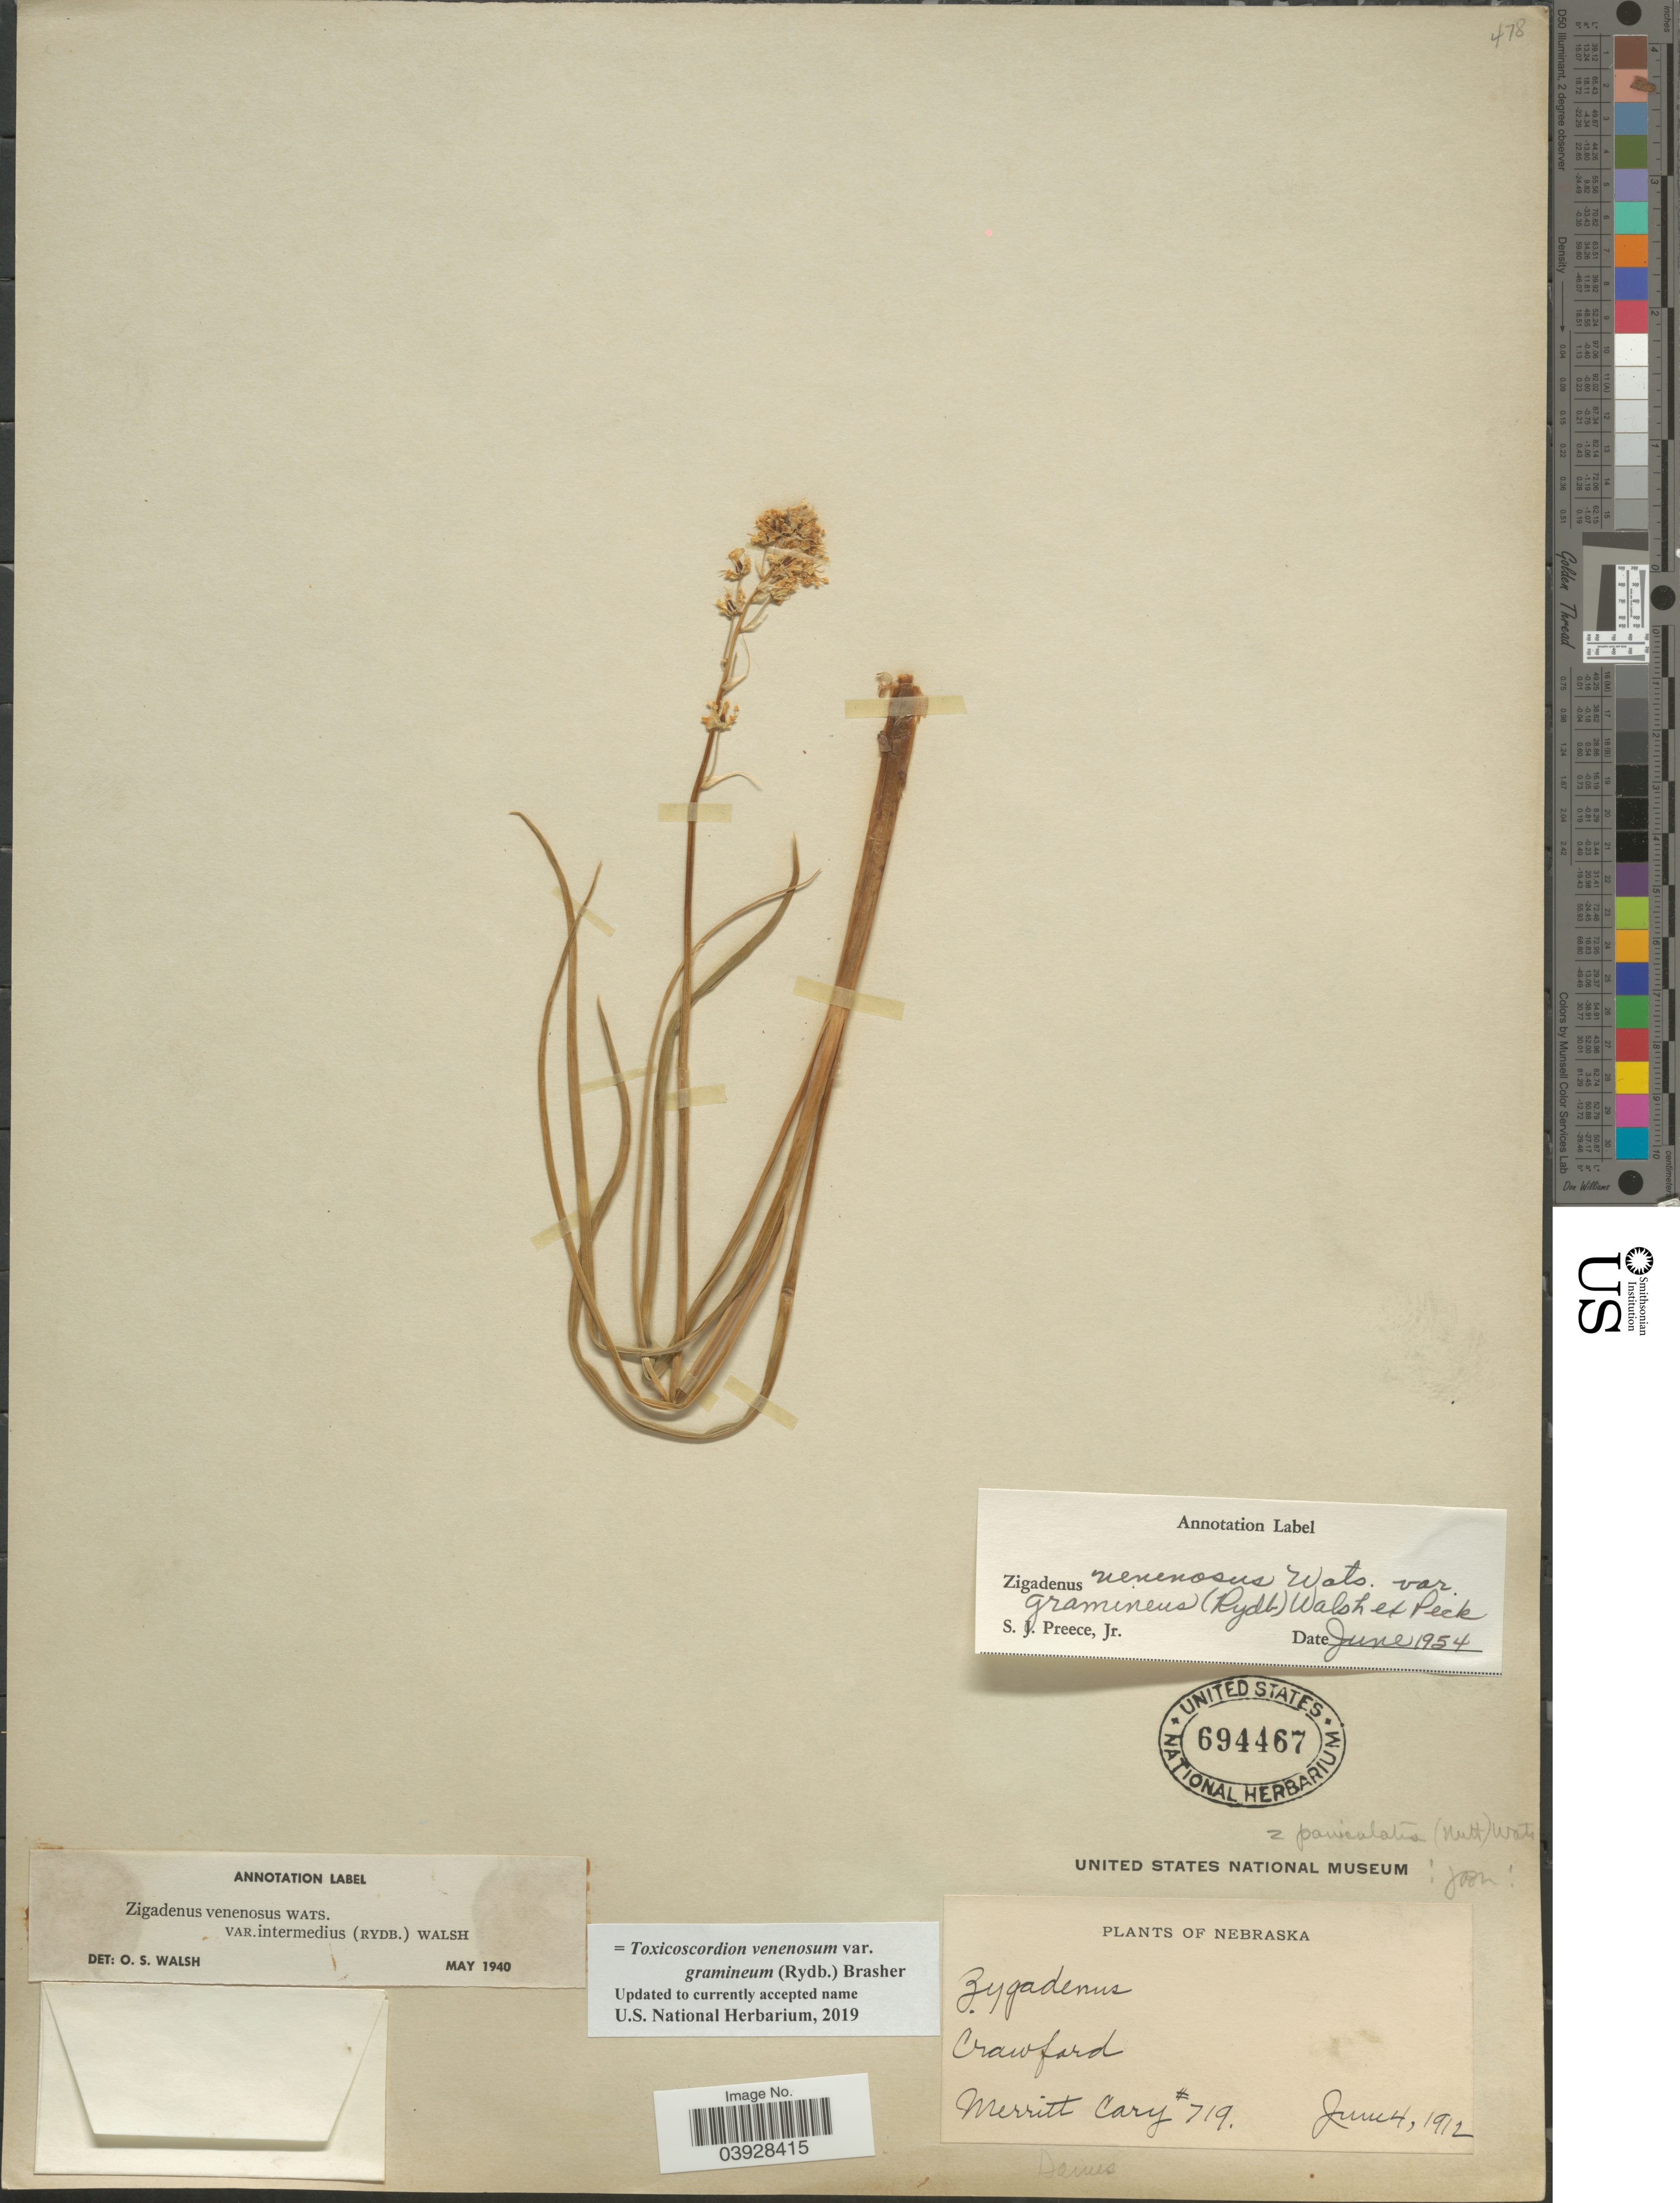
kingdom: Plantae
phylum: Tracheophyta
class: Liliopsida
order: Liliales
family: Melanthiaceae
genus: Toxicoscordion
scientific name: Toxicoscordion venenosum var. gramineum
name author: (Rydb.) Brasher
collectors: M. Cary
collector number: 719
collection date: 1912-06-04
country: United States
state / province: Nebraska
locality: Crawford.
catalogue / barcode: US 694467